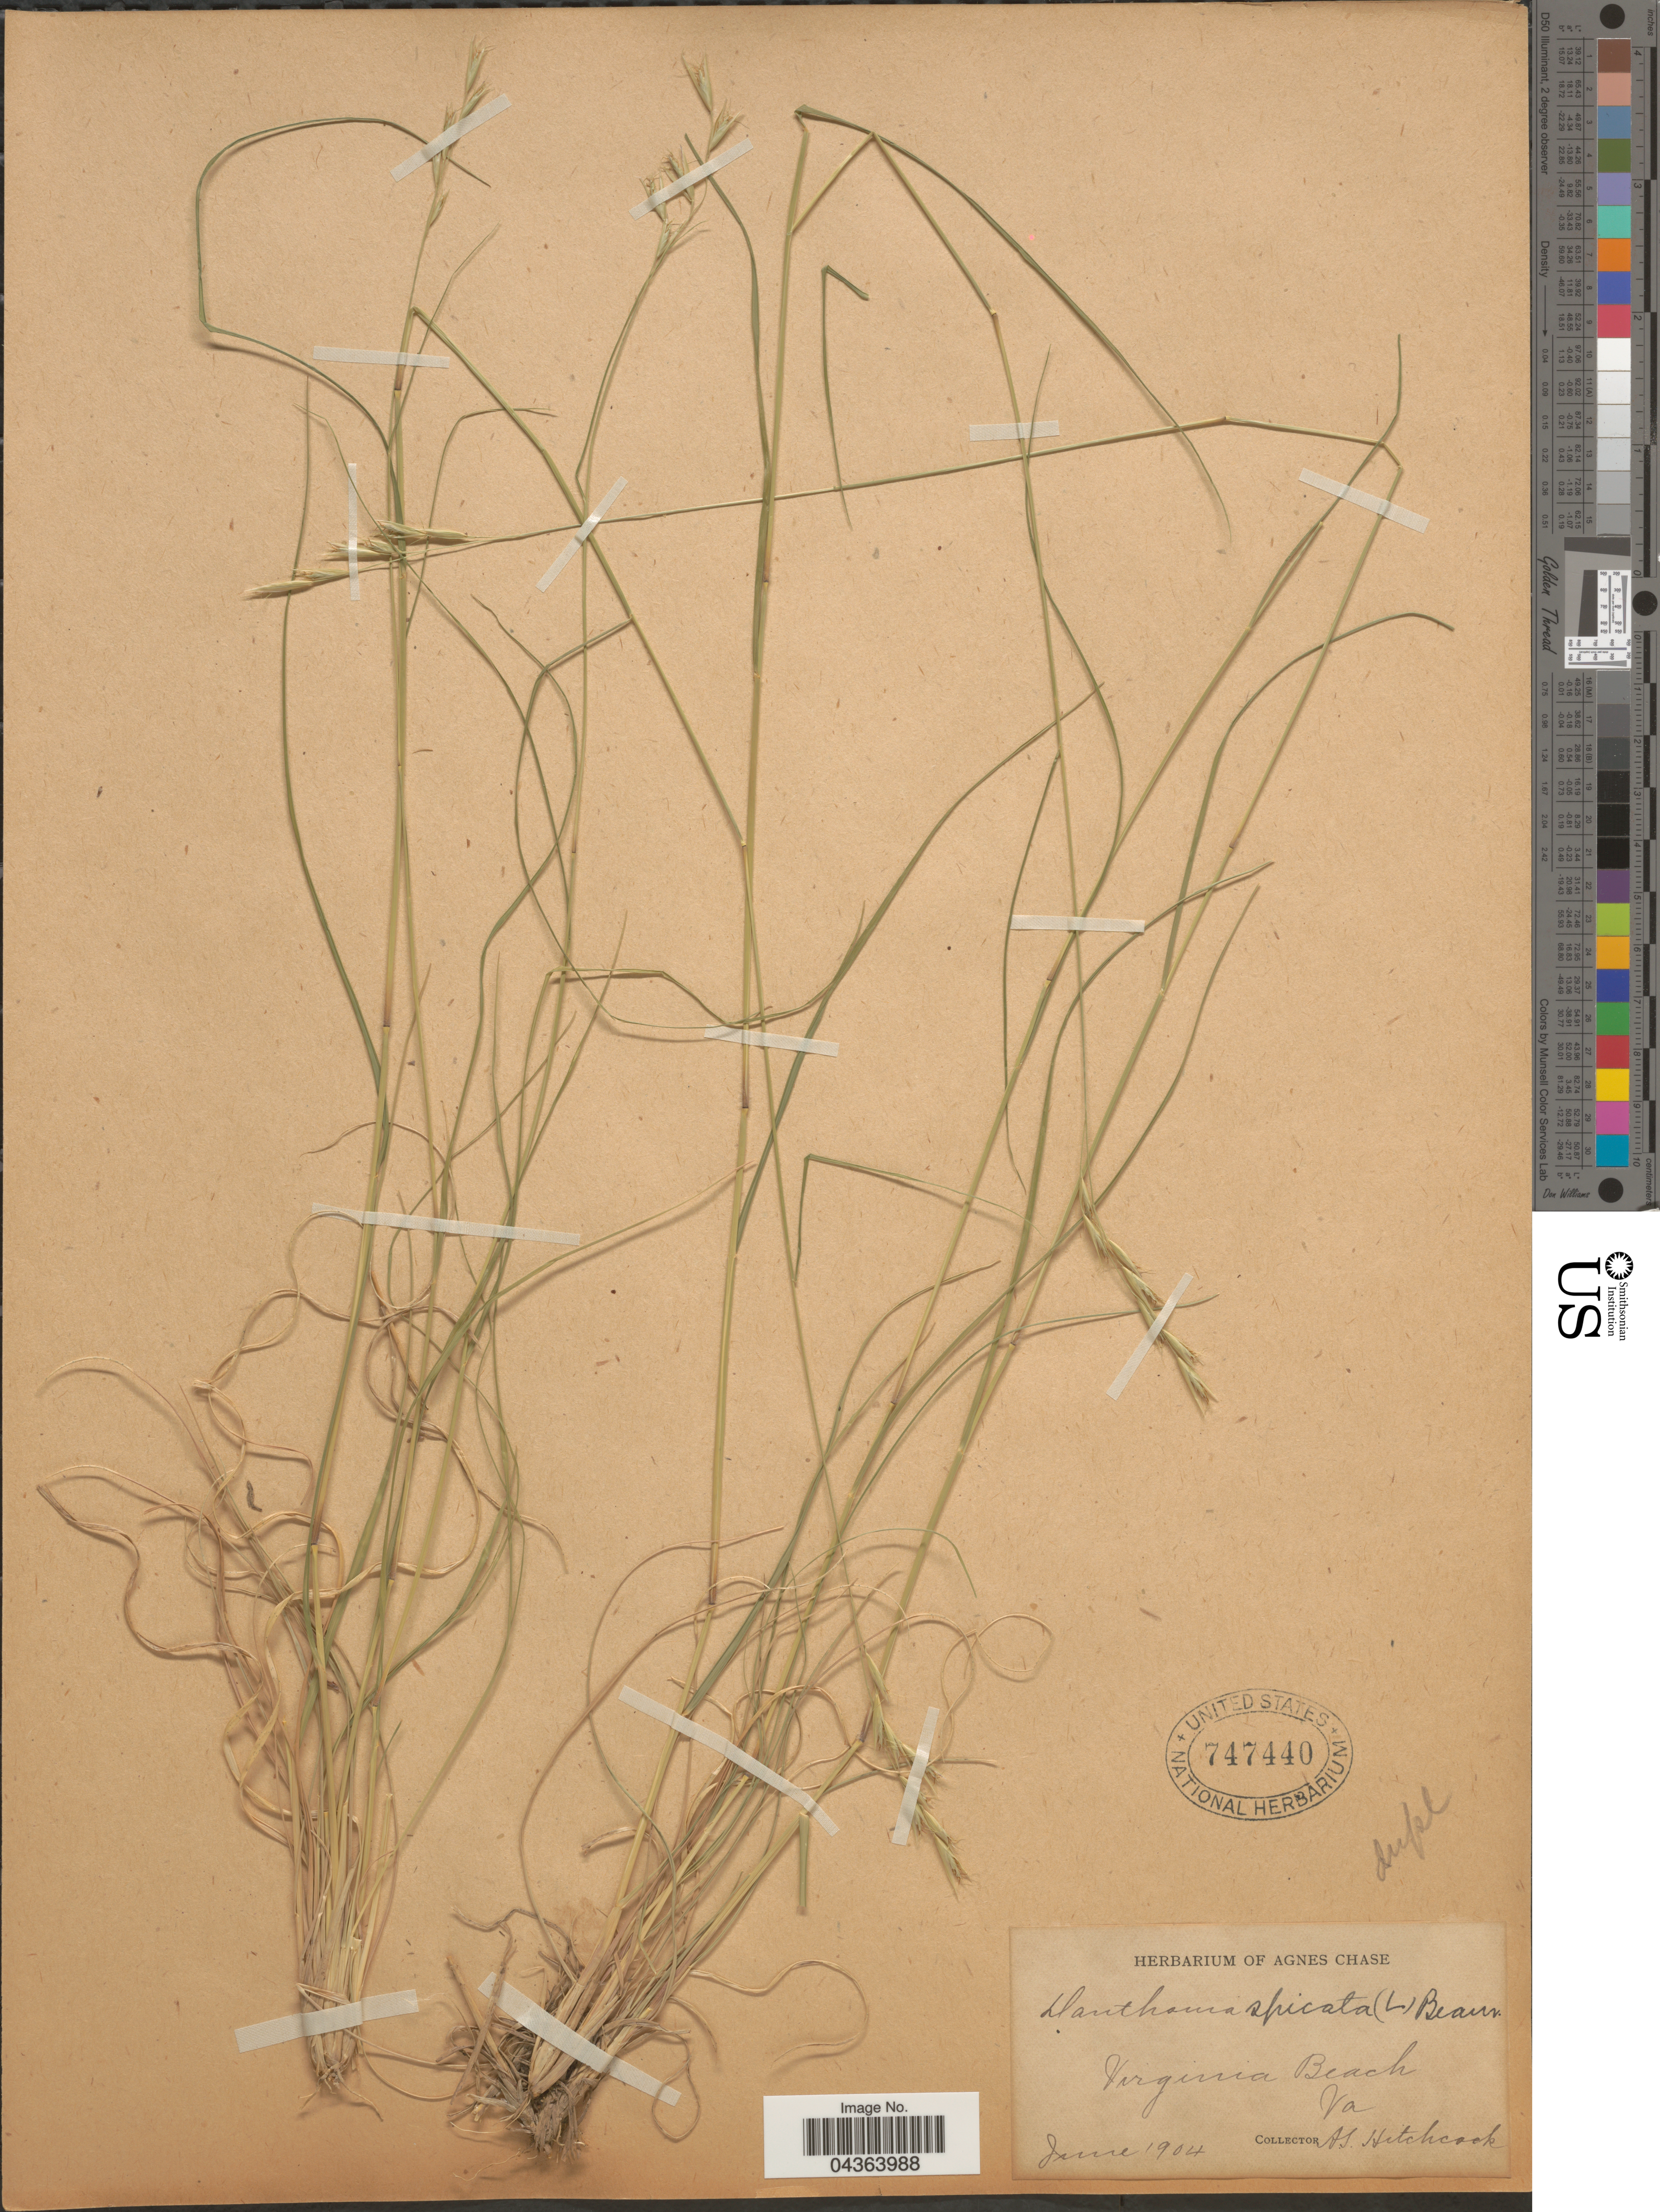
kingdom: Plantae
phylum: Tracheophyta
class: Liliopsida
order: Poales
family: Poaceae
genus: Danthonia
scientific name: Danthonia spicata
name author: (L.) P. Beauv. ex Roem. & Schult.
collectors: A. S. Hitchcock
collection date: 1904-06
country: United States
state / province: Virginia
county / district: City of Virginia Beach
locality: Virginia Beach.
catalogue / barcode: US 747440